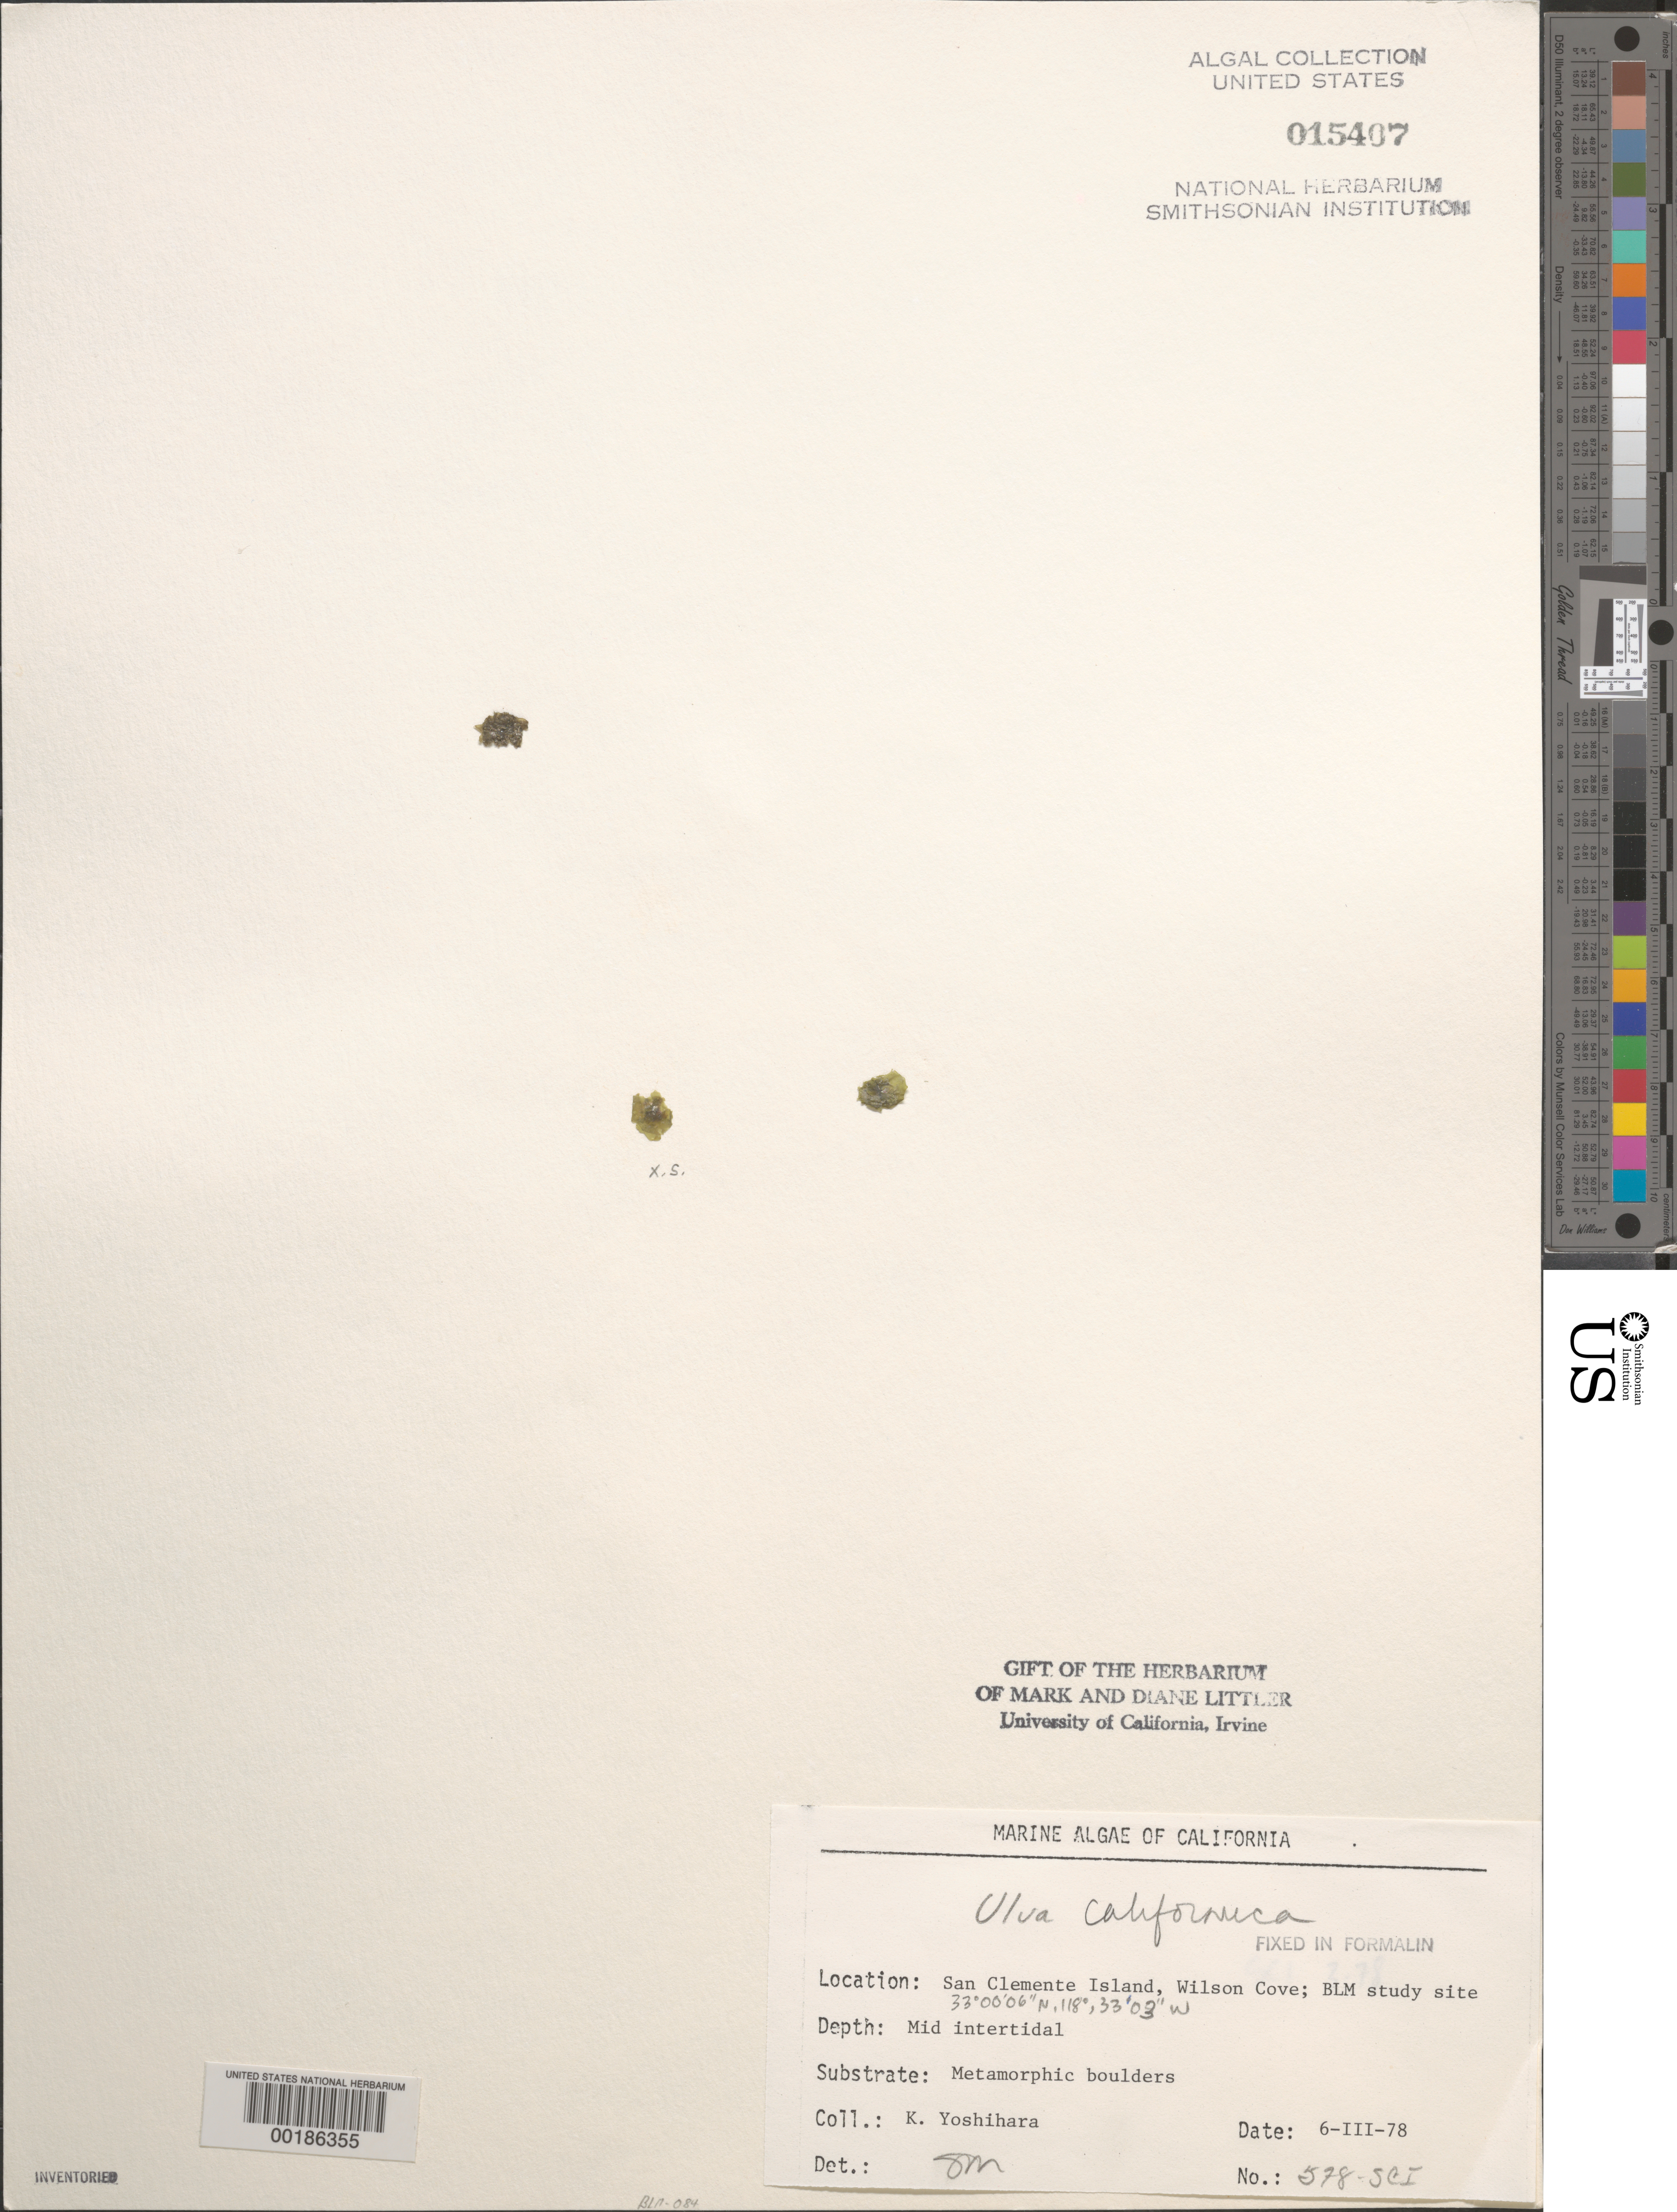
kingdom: Plantae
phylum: Chlorophyta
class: Ulvophyceae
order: Ulvales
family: Ulvaceae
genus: Ulva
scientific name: Ulva californica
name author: N.Wille in Collins et al.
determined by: Murray, S. N.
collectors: K. Yoshihara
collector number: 578-sci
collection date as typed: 06 Mar 1978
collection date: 1978-03-06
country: United States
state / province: California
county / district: Los Angeles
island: San Clemente Island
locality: Wilson Cove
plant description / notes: BLM-SOCALBIGHT Rocky Intertidal Survey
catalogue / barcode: US 15407